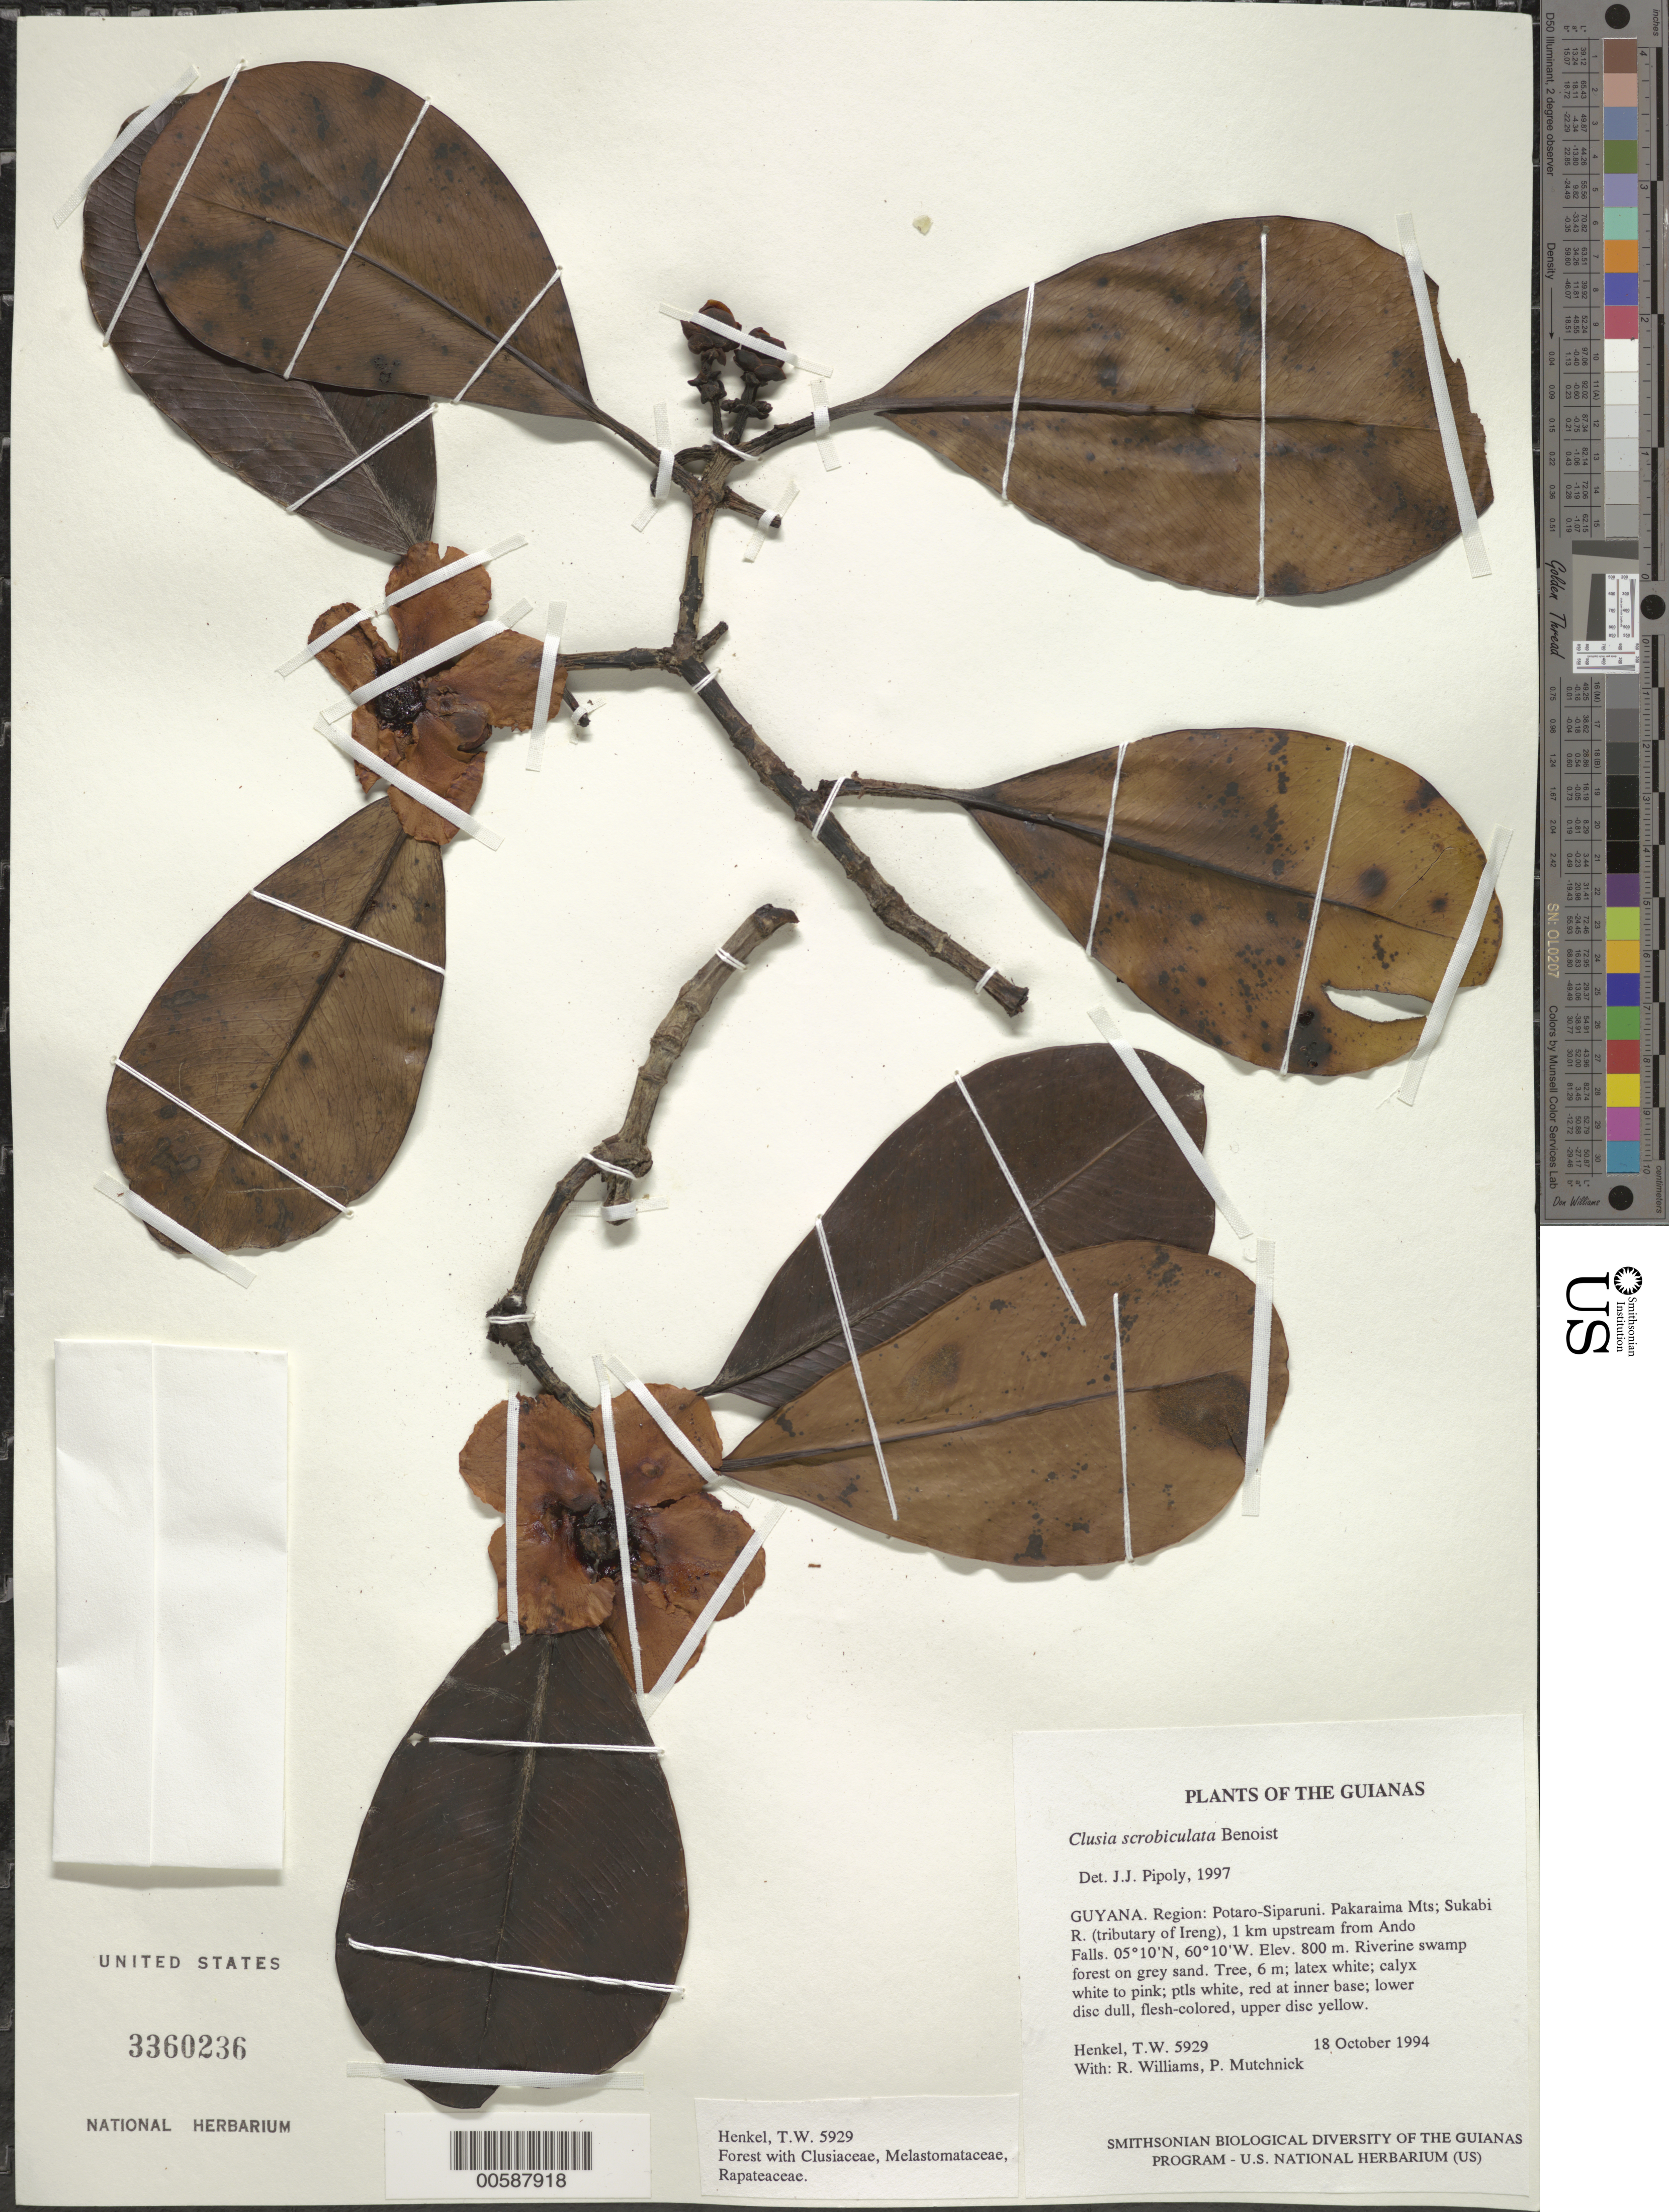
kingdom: Plantae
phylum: Tracheophyta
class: Magnoliopsida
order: Malpighiales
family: Clusiaceae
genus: Clusia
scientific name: Clusia scrobiculata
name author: Benoist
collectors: T. Henkel, R. Williams & P. Mutchnick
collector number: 5929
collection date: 1994-10-18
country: Guyana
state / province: Potaro-Siparuni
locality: The Guianas, Region: Potaro-Siparuni. Pakaraima Mts; Sukabi R. (tributary of Ireng), 1 km upstream from Ando Falls.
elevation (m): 800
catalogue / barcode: US 3360236